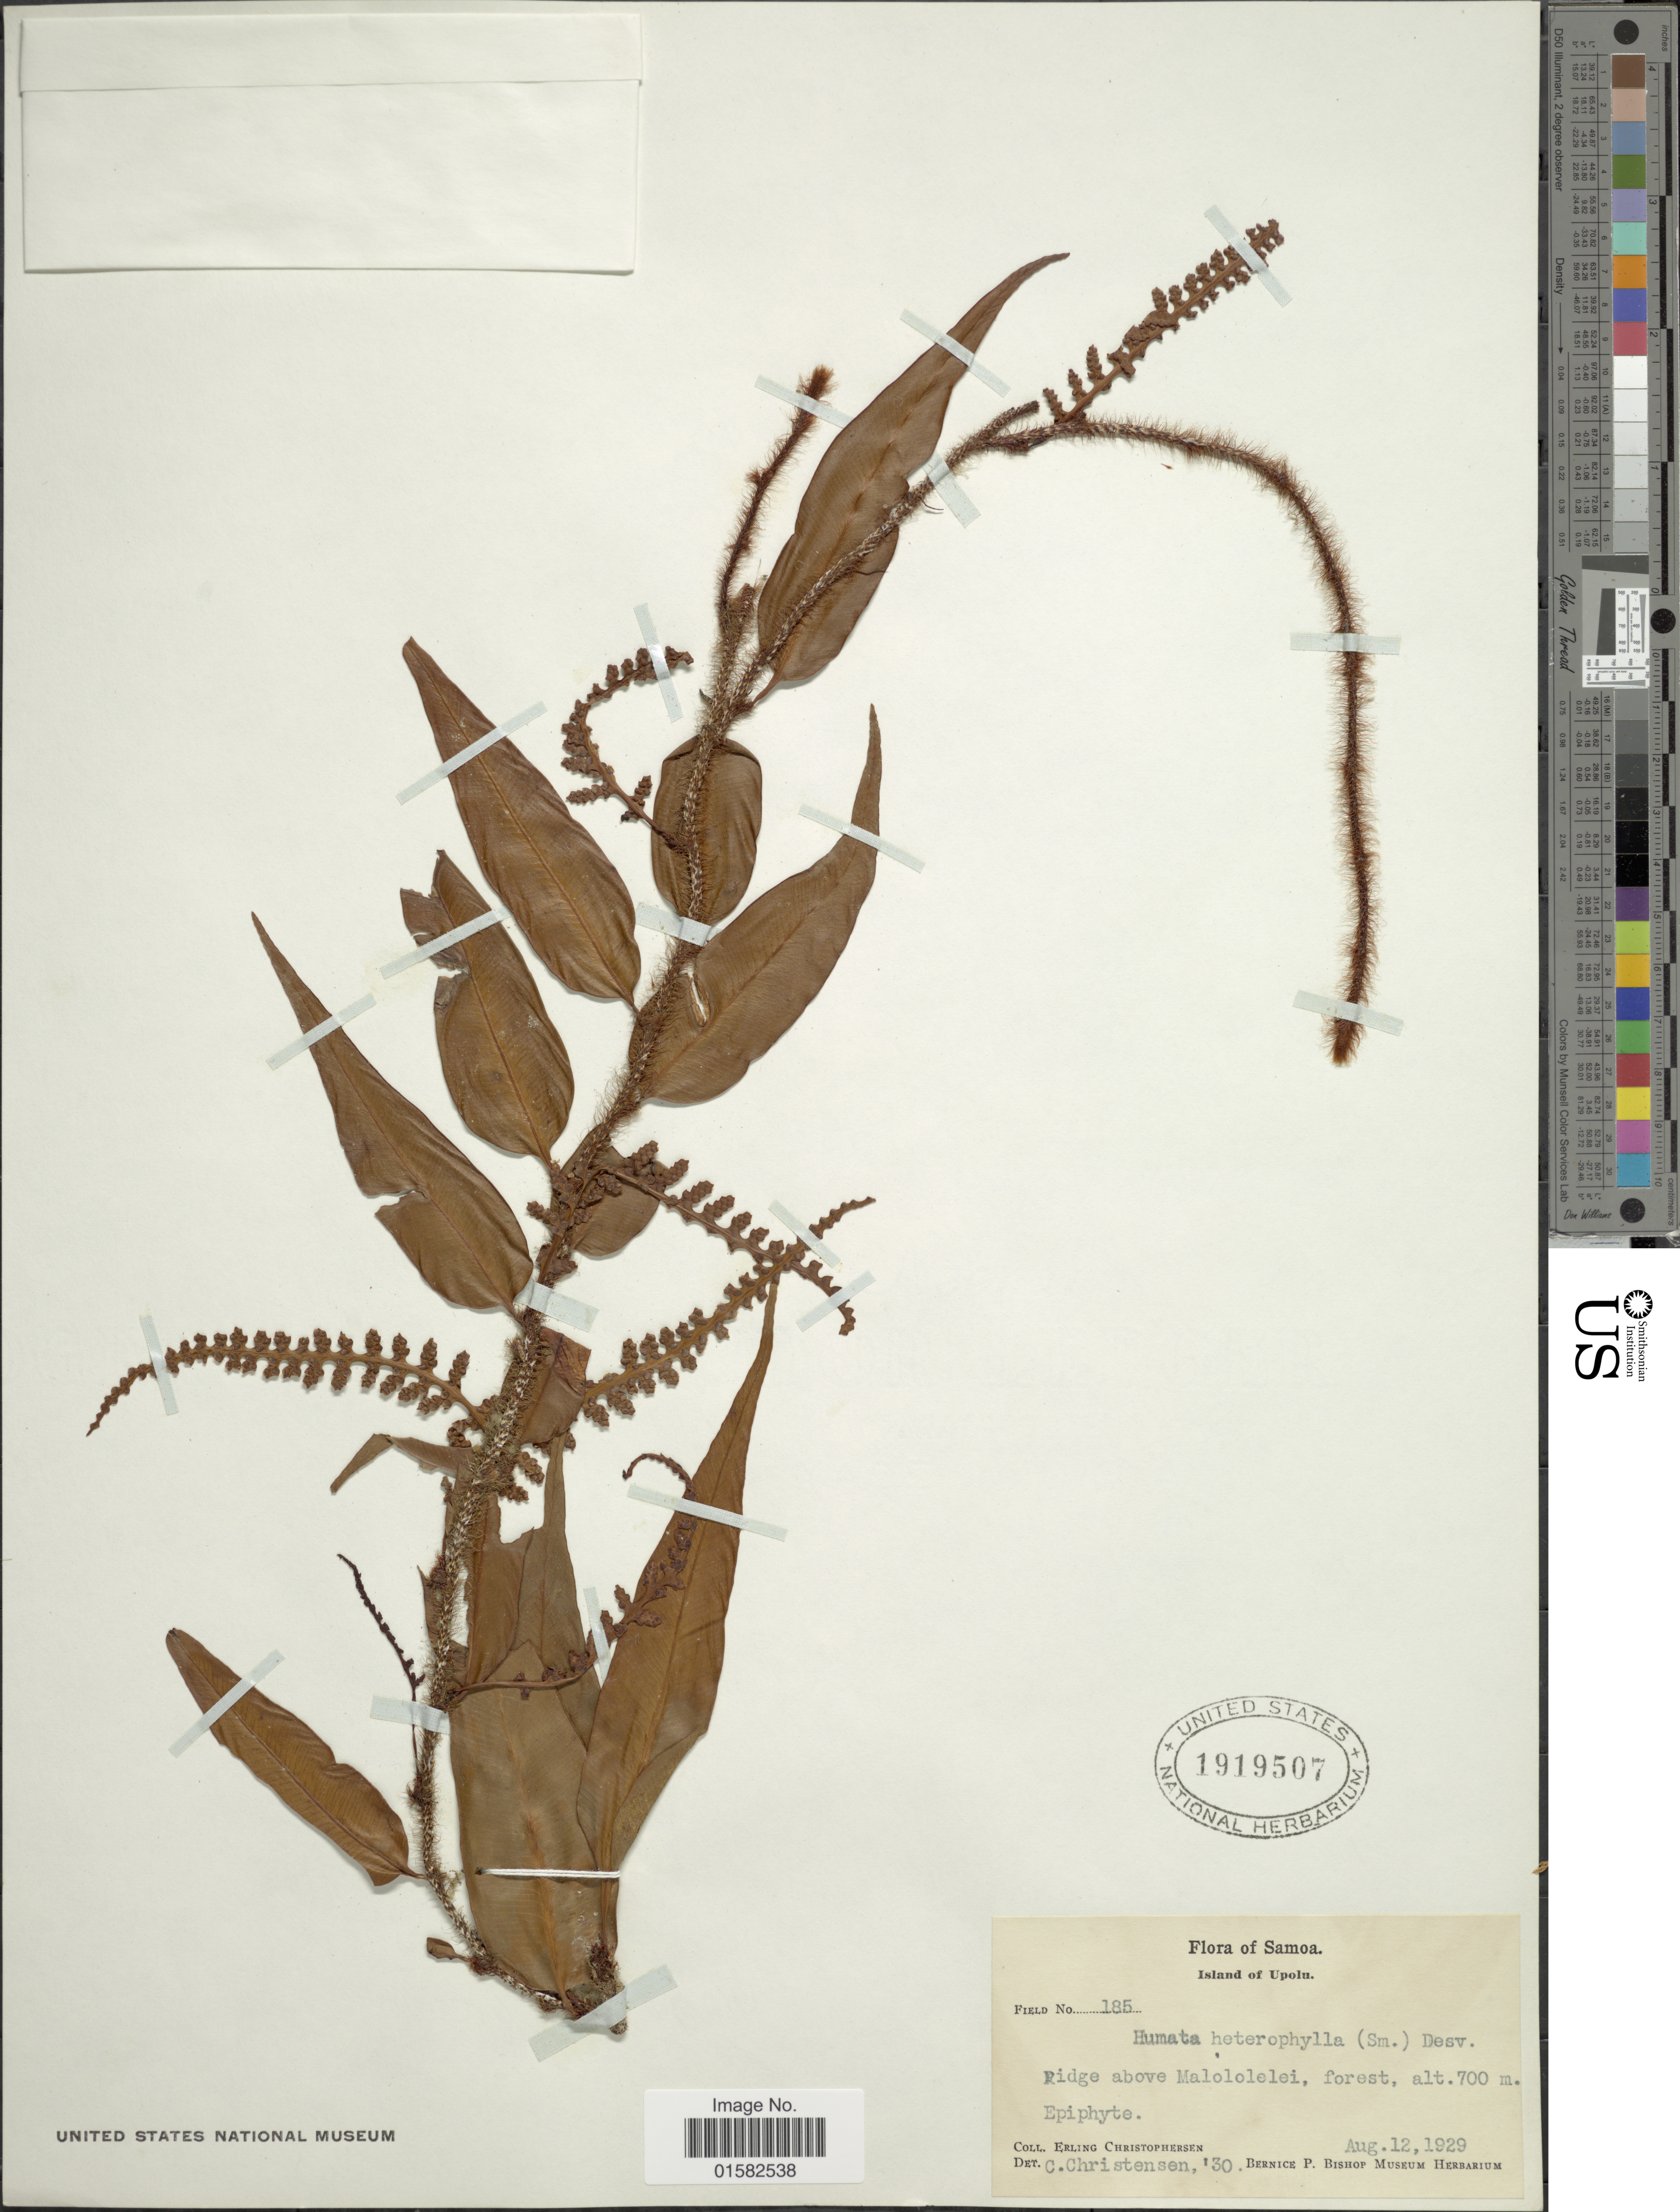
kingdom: Plantae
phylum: Tracheophyta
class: Polypodiopsida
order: Polypodiales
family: Davalliaceae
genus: Humata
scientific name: Humata heterophylla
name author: (Sm.) Desv.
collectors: E. Christophersen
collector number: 185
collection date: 1929-08-12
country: Samoa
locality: Samoa, Island of Upolu, ridge above Malololelei forest.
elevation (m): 700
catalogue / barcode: US 1919507